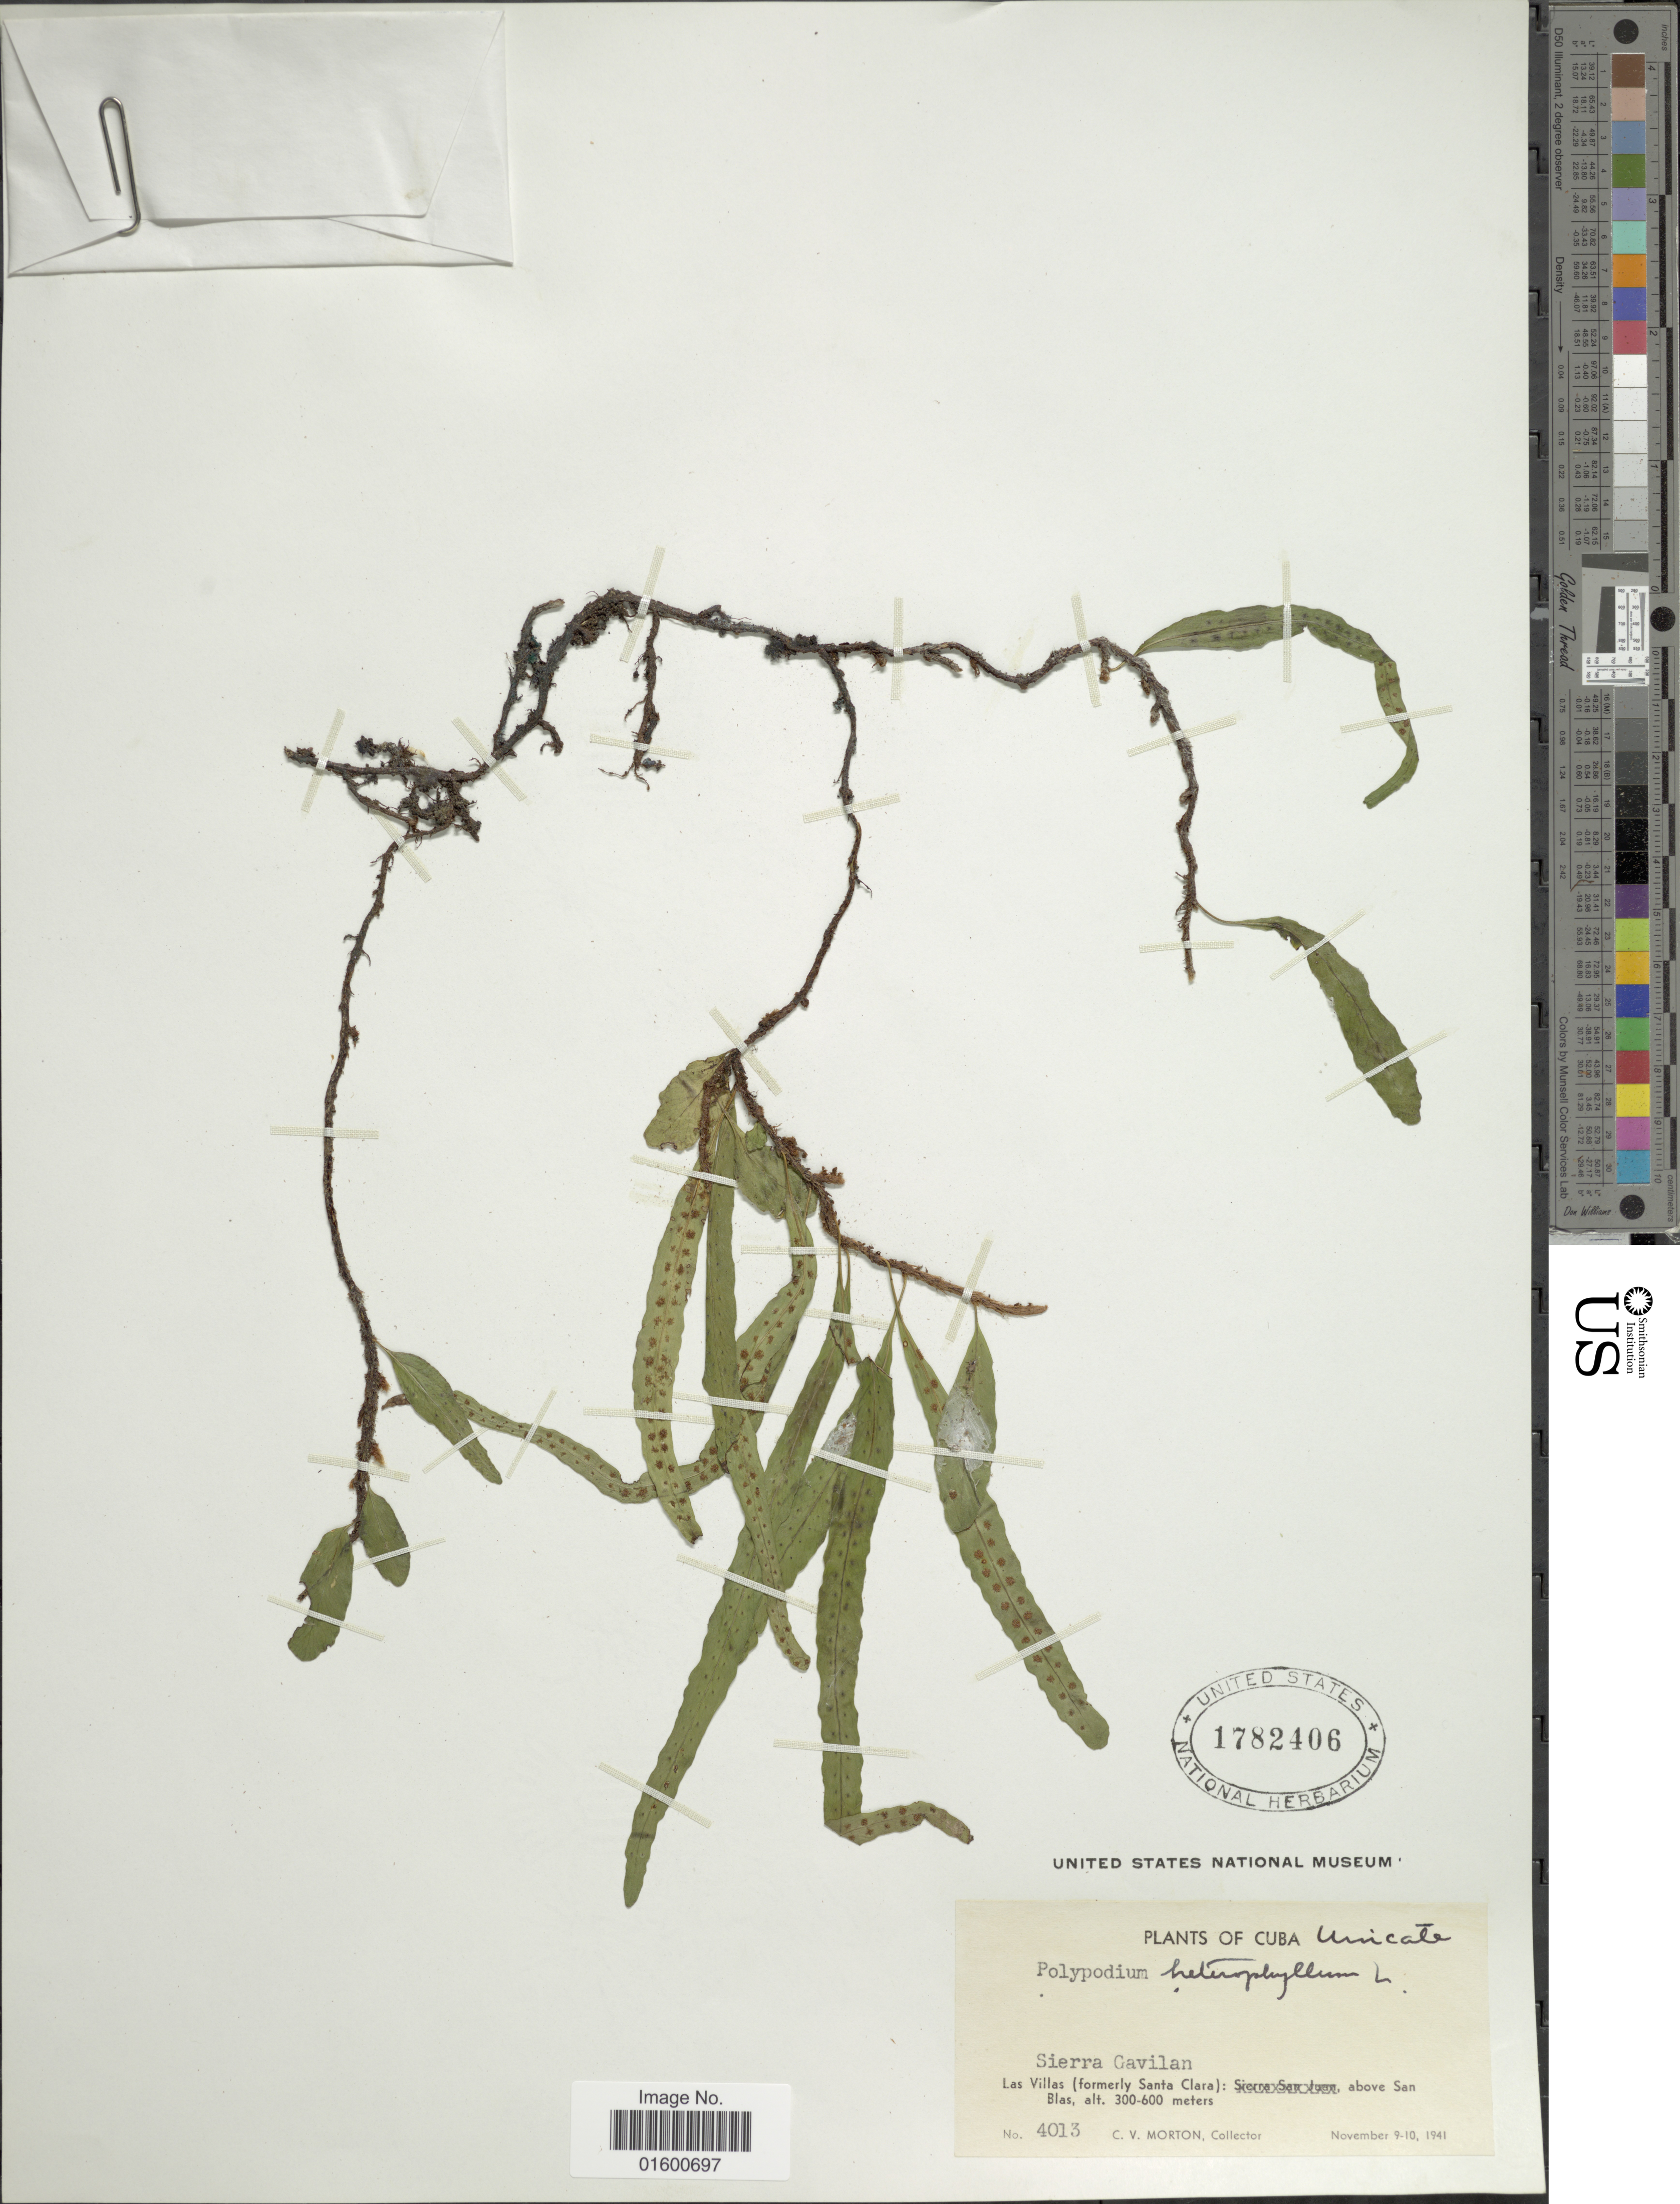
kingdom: Plantae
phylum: Tracheophyta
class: Polypodiopsida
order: Polypodiales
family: Polypodiaceae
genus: Microgramma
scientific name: Microgramma heterophylla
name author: (L.) Wherry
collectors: C. V. Morton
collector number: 4013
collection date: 1941-11-09/1941-11-10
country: Cuba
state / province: Las Villas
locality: Sierra Gavilan, Las Villas (formerly Santa Clara), above San Blas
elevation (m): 300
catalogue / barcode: US 1782406